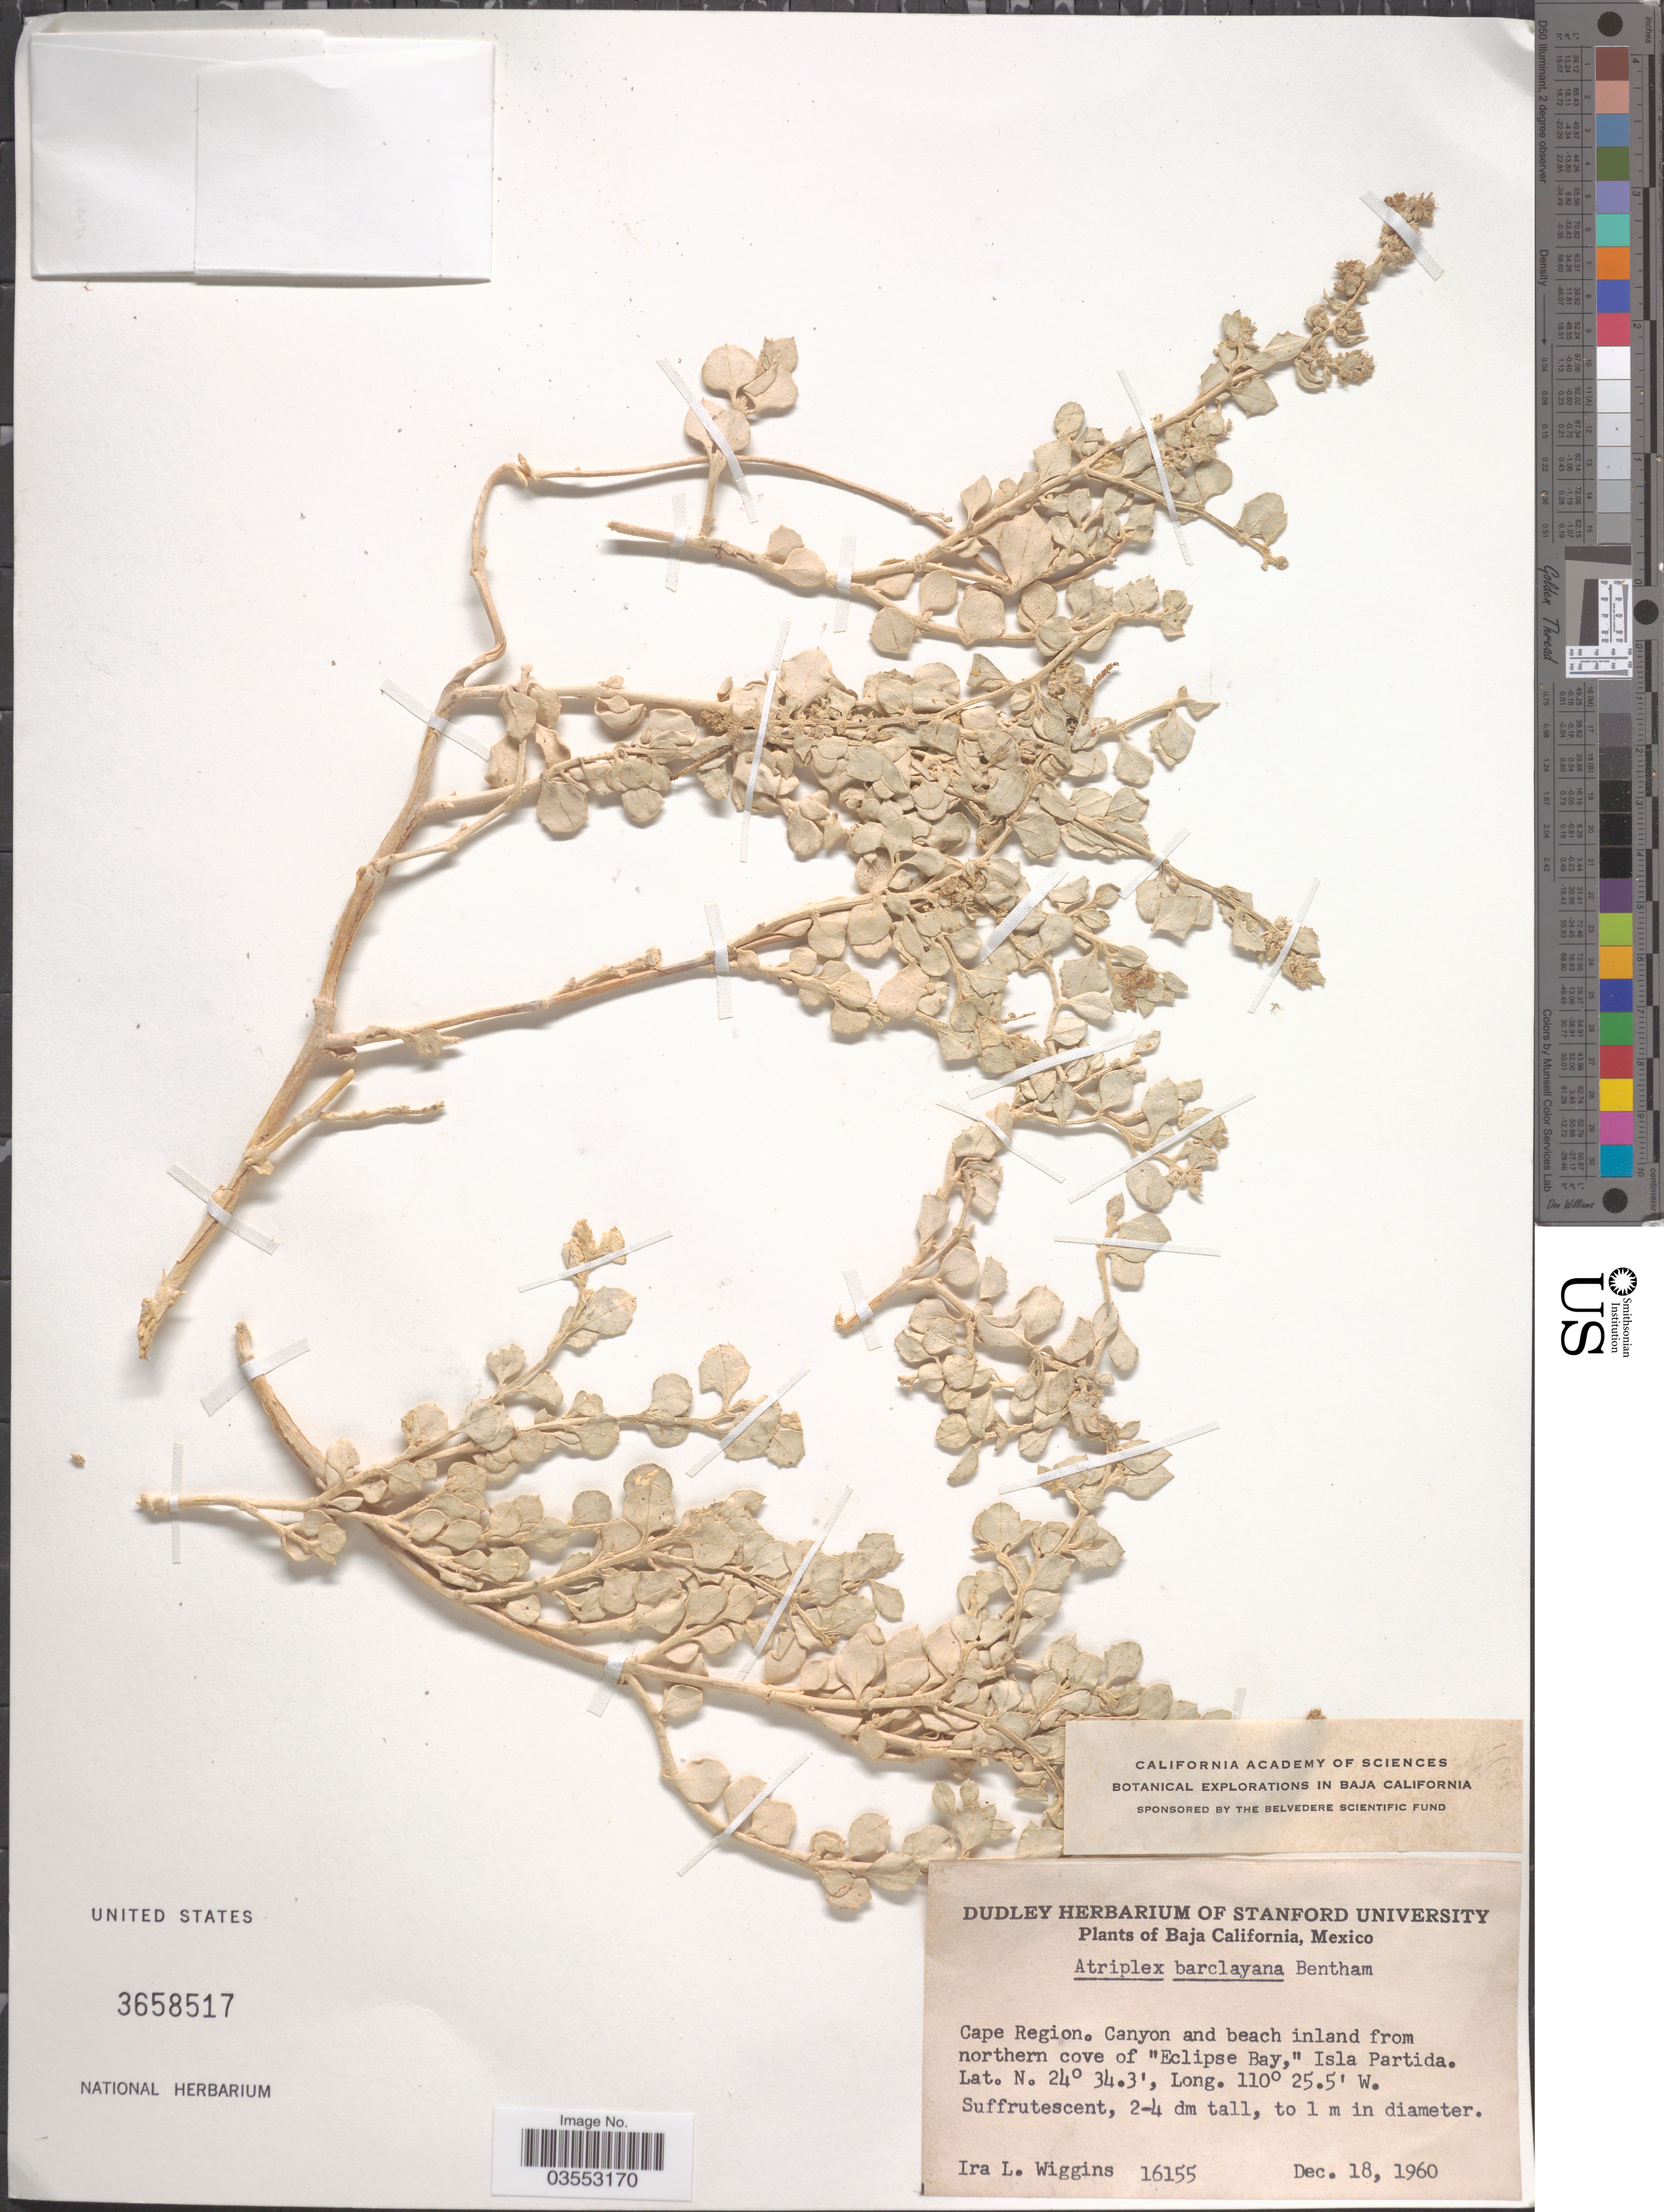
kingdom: Plantae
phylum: Tracheophyta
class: Magnoliopsida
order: Caryophyllales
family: Amaranthaceae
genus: Atriplex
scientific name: Atriplex barclayana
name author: (Benth.) D. Dietr.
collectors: I. L. Wiggins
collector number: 16155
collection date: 1960-12-18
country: Mexico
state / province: Baja California Sur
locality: Cape Region. Canyon and beach inland from northern cove 'Eclipse Bay,' Isla Partida.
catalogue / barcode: US 3658517